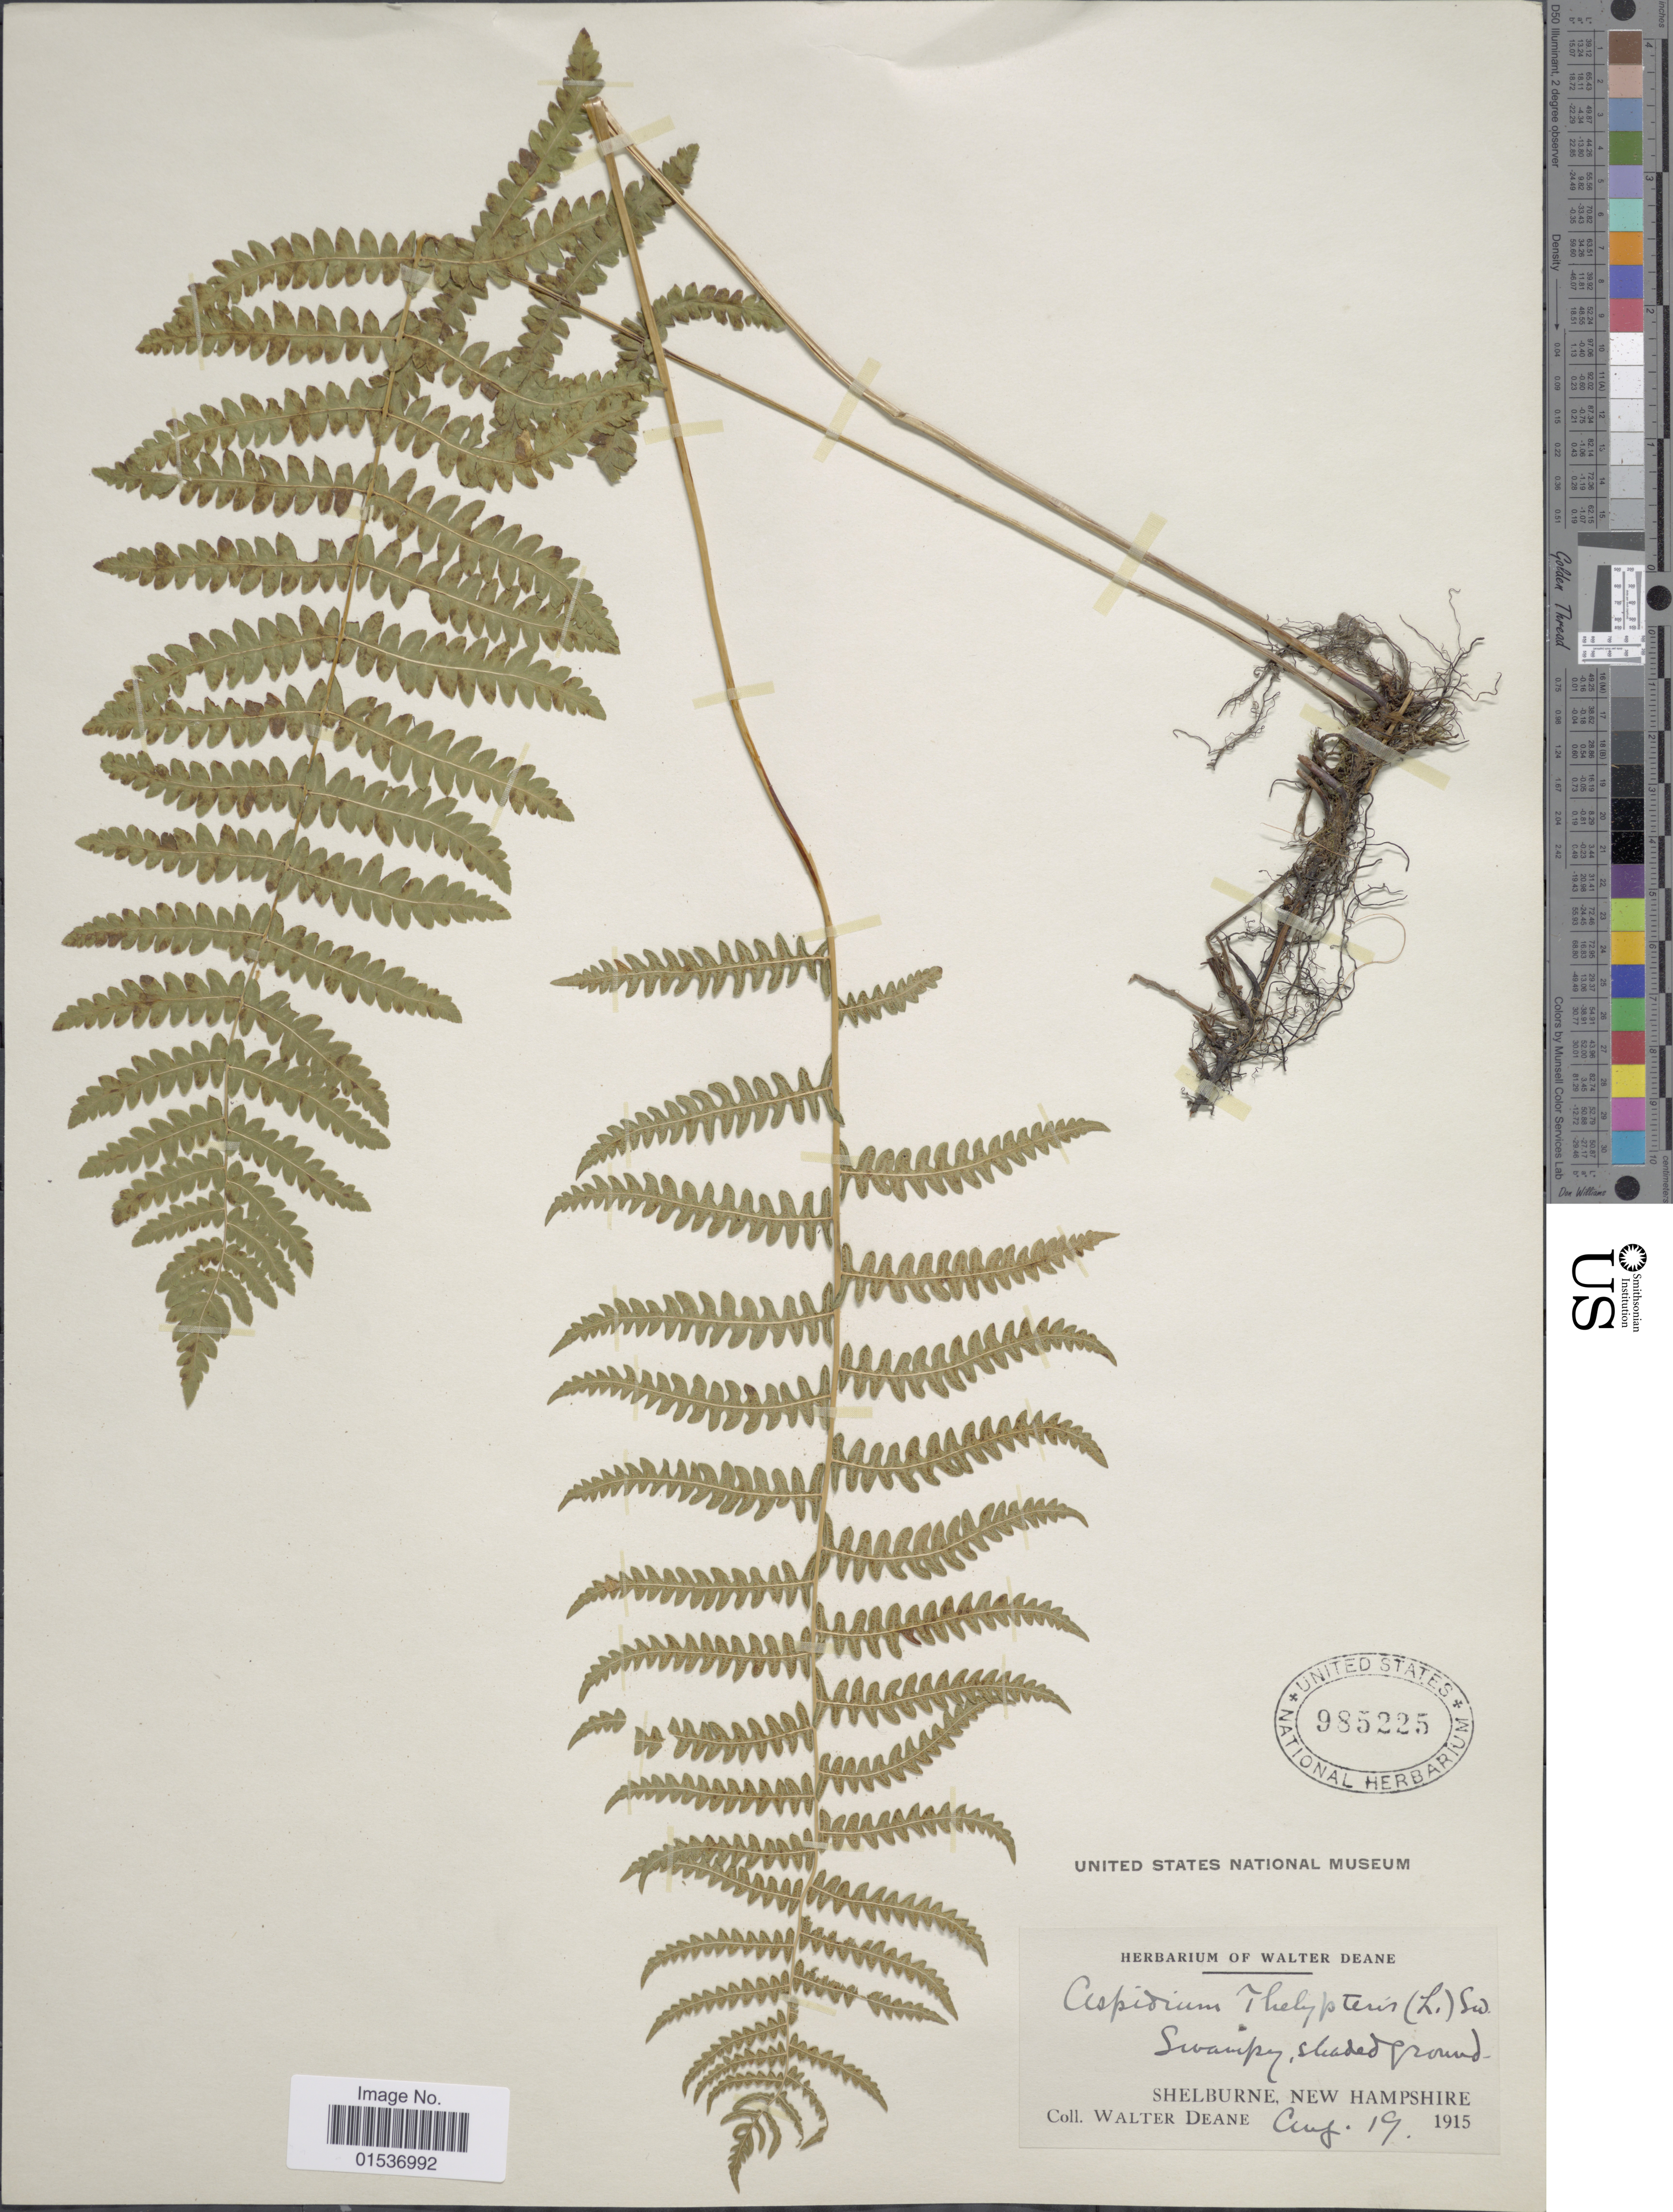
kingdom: Plantae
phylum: Tracheophyta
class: Polypodiopsida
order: Polypodiales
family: Thelypteridaceae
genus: Thelypteris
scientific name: Thelypteris palustris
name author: (Salisb.) Schott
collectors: W. Deane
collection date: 1915-08-19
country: United States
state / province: New Hampshire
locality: Shelbourne, New Hampshire, shaded ground.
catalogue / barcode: US 985225